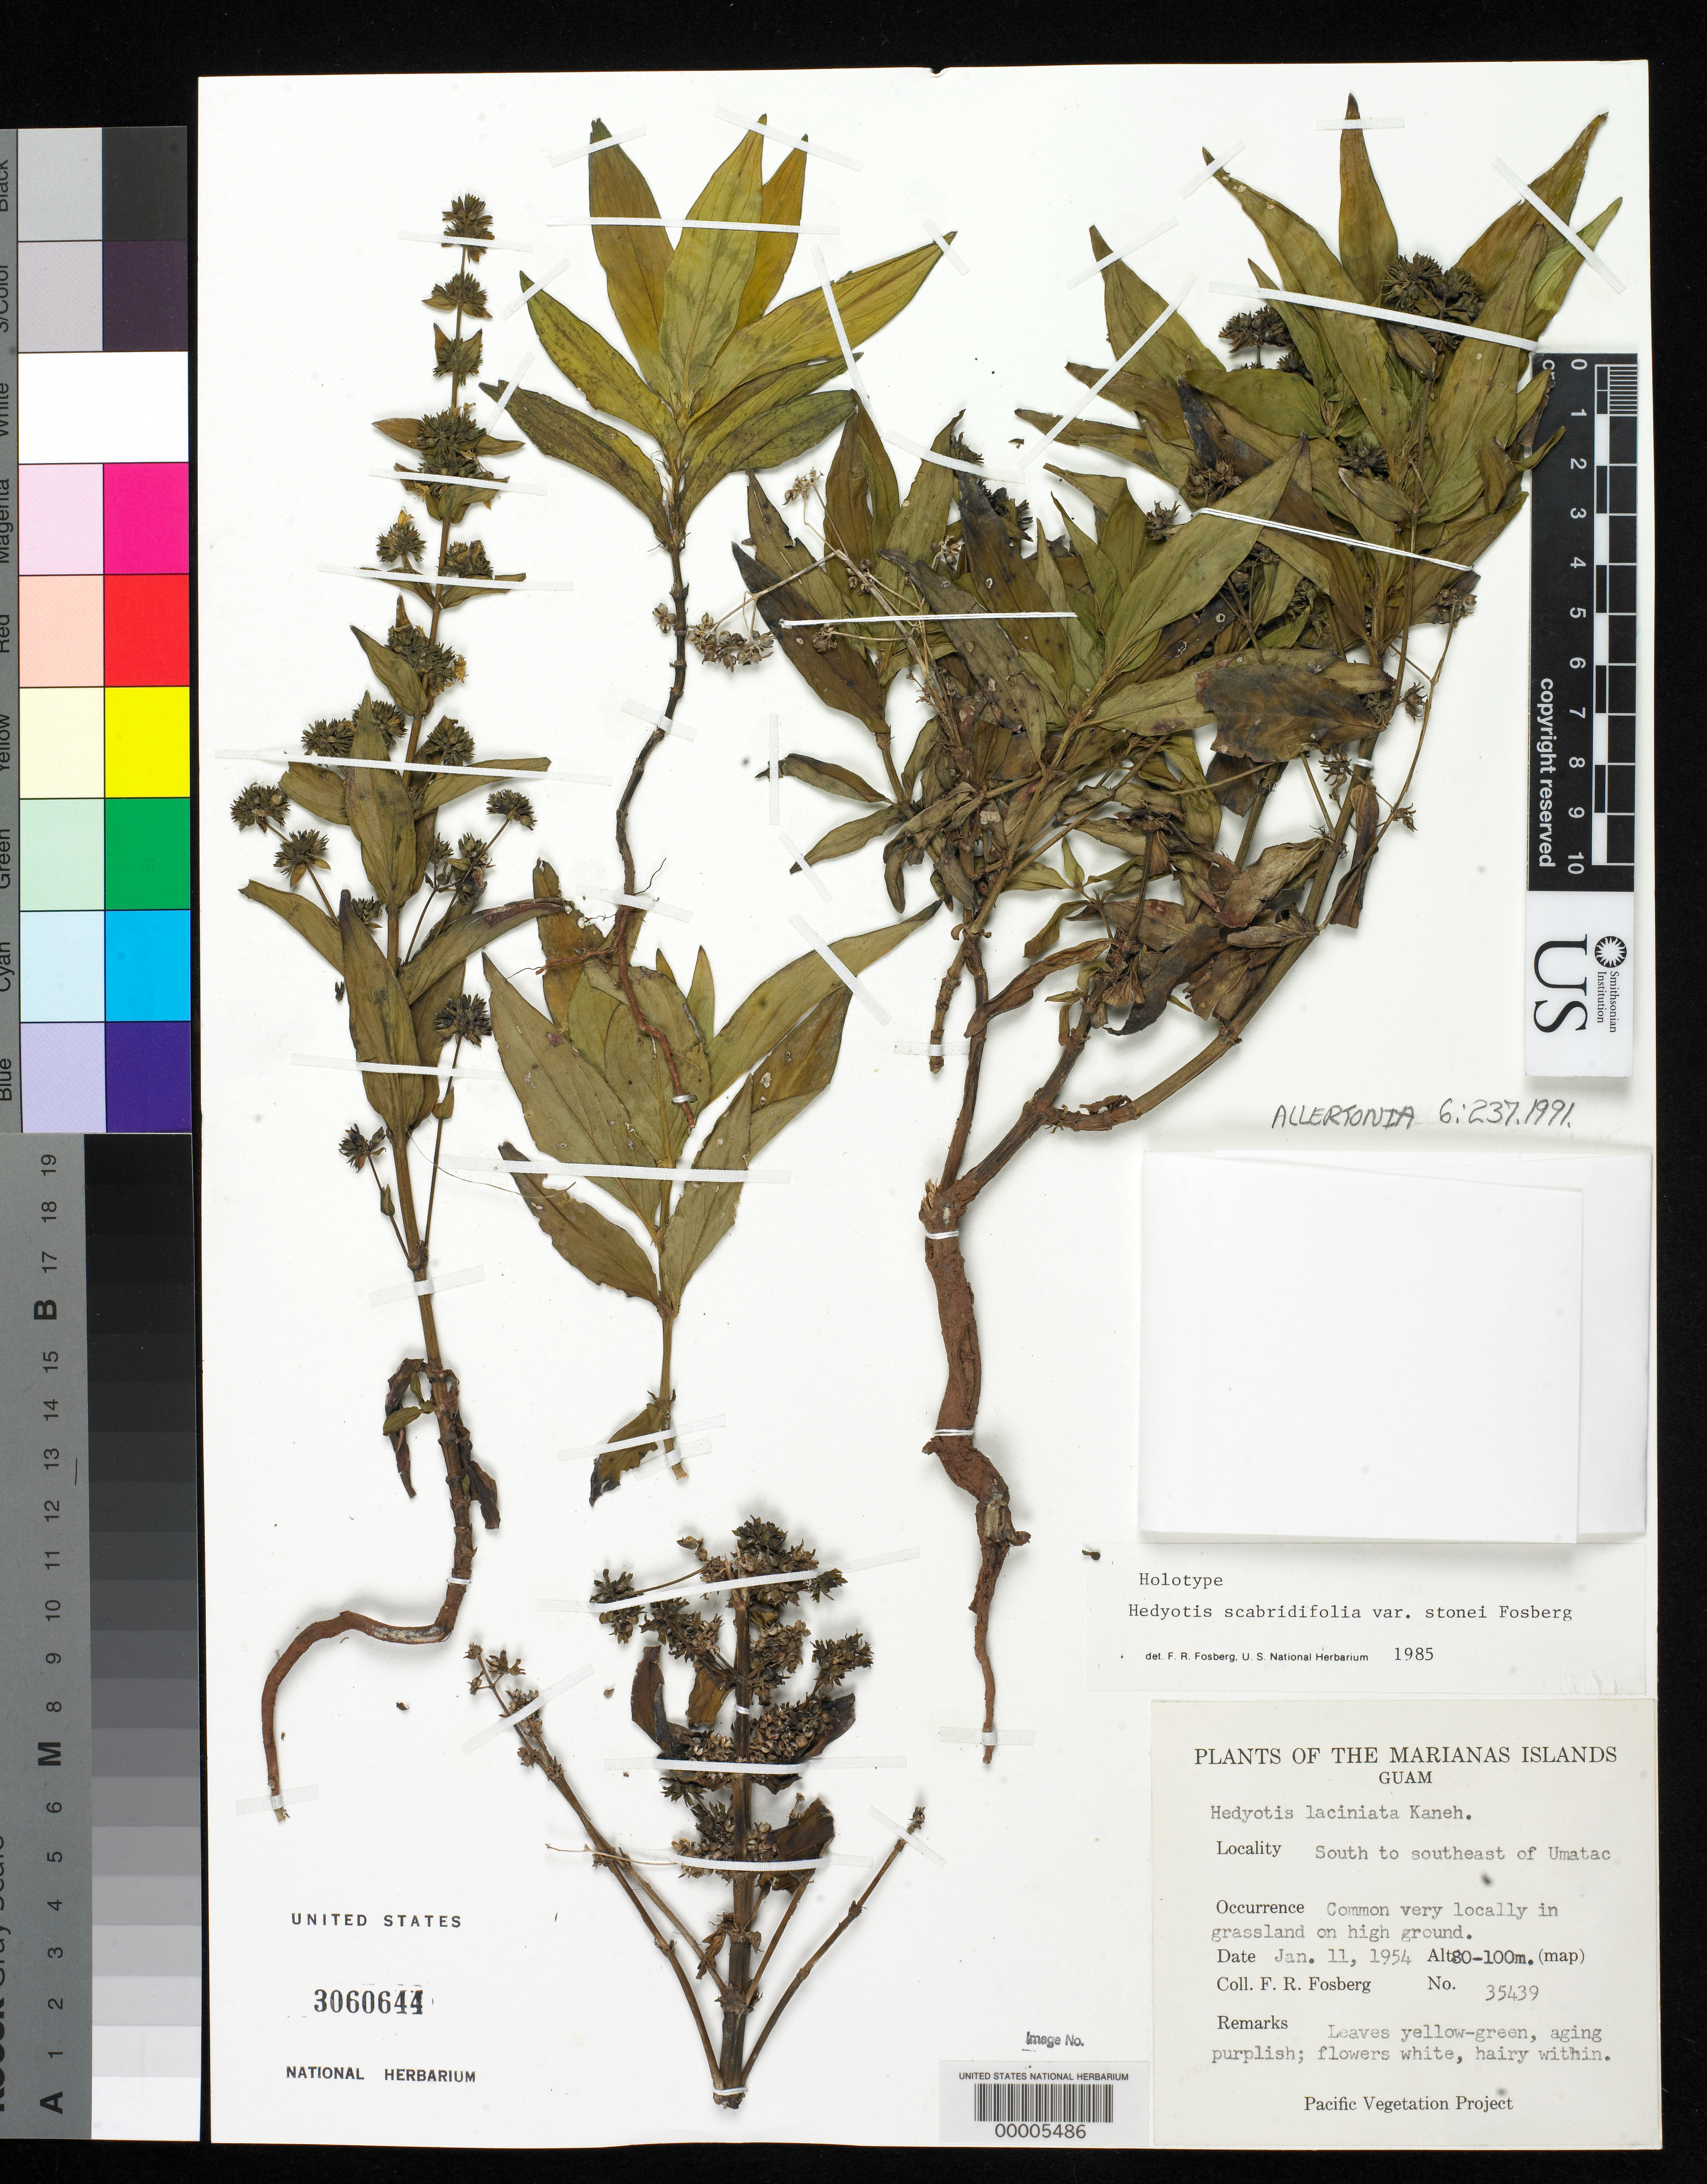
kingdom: Plantae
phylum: Tracheophyta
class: Magnoliopsida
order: Gentianales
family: Rubiaceae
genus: Hedyotis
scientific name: Hedyotis scabridifolia var. stonei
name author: Fosberg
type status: Holotype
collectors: F. R. Fosberg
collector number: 35439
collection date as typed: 11 Jan 1954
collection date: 1954-01-11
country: Guam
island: Guam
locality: S to SE of Umatac.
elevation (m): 80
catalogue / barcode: US 3060644